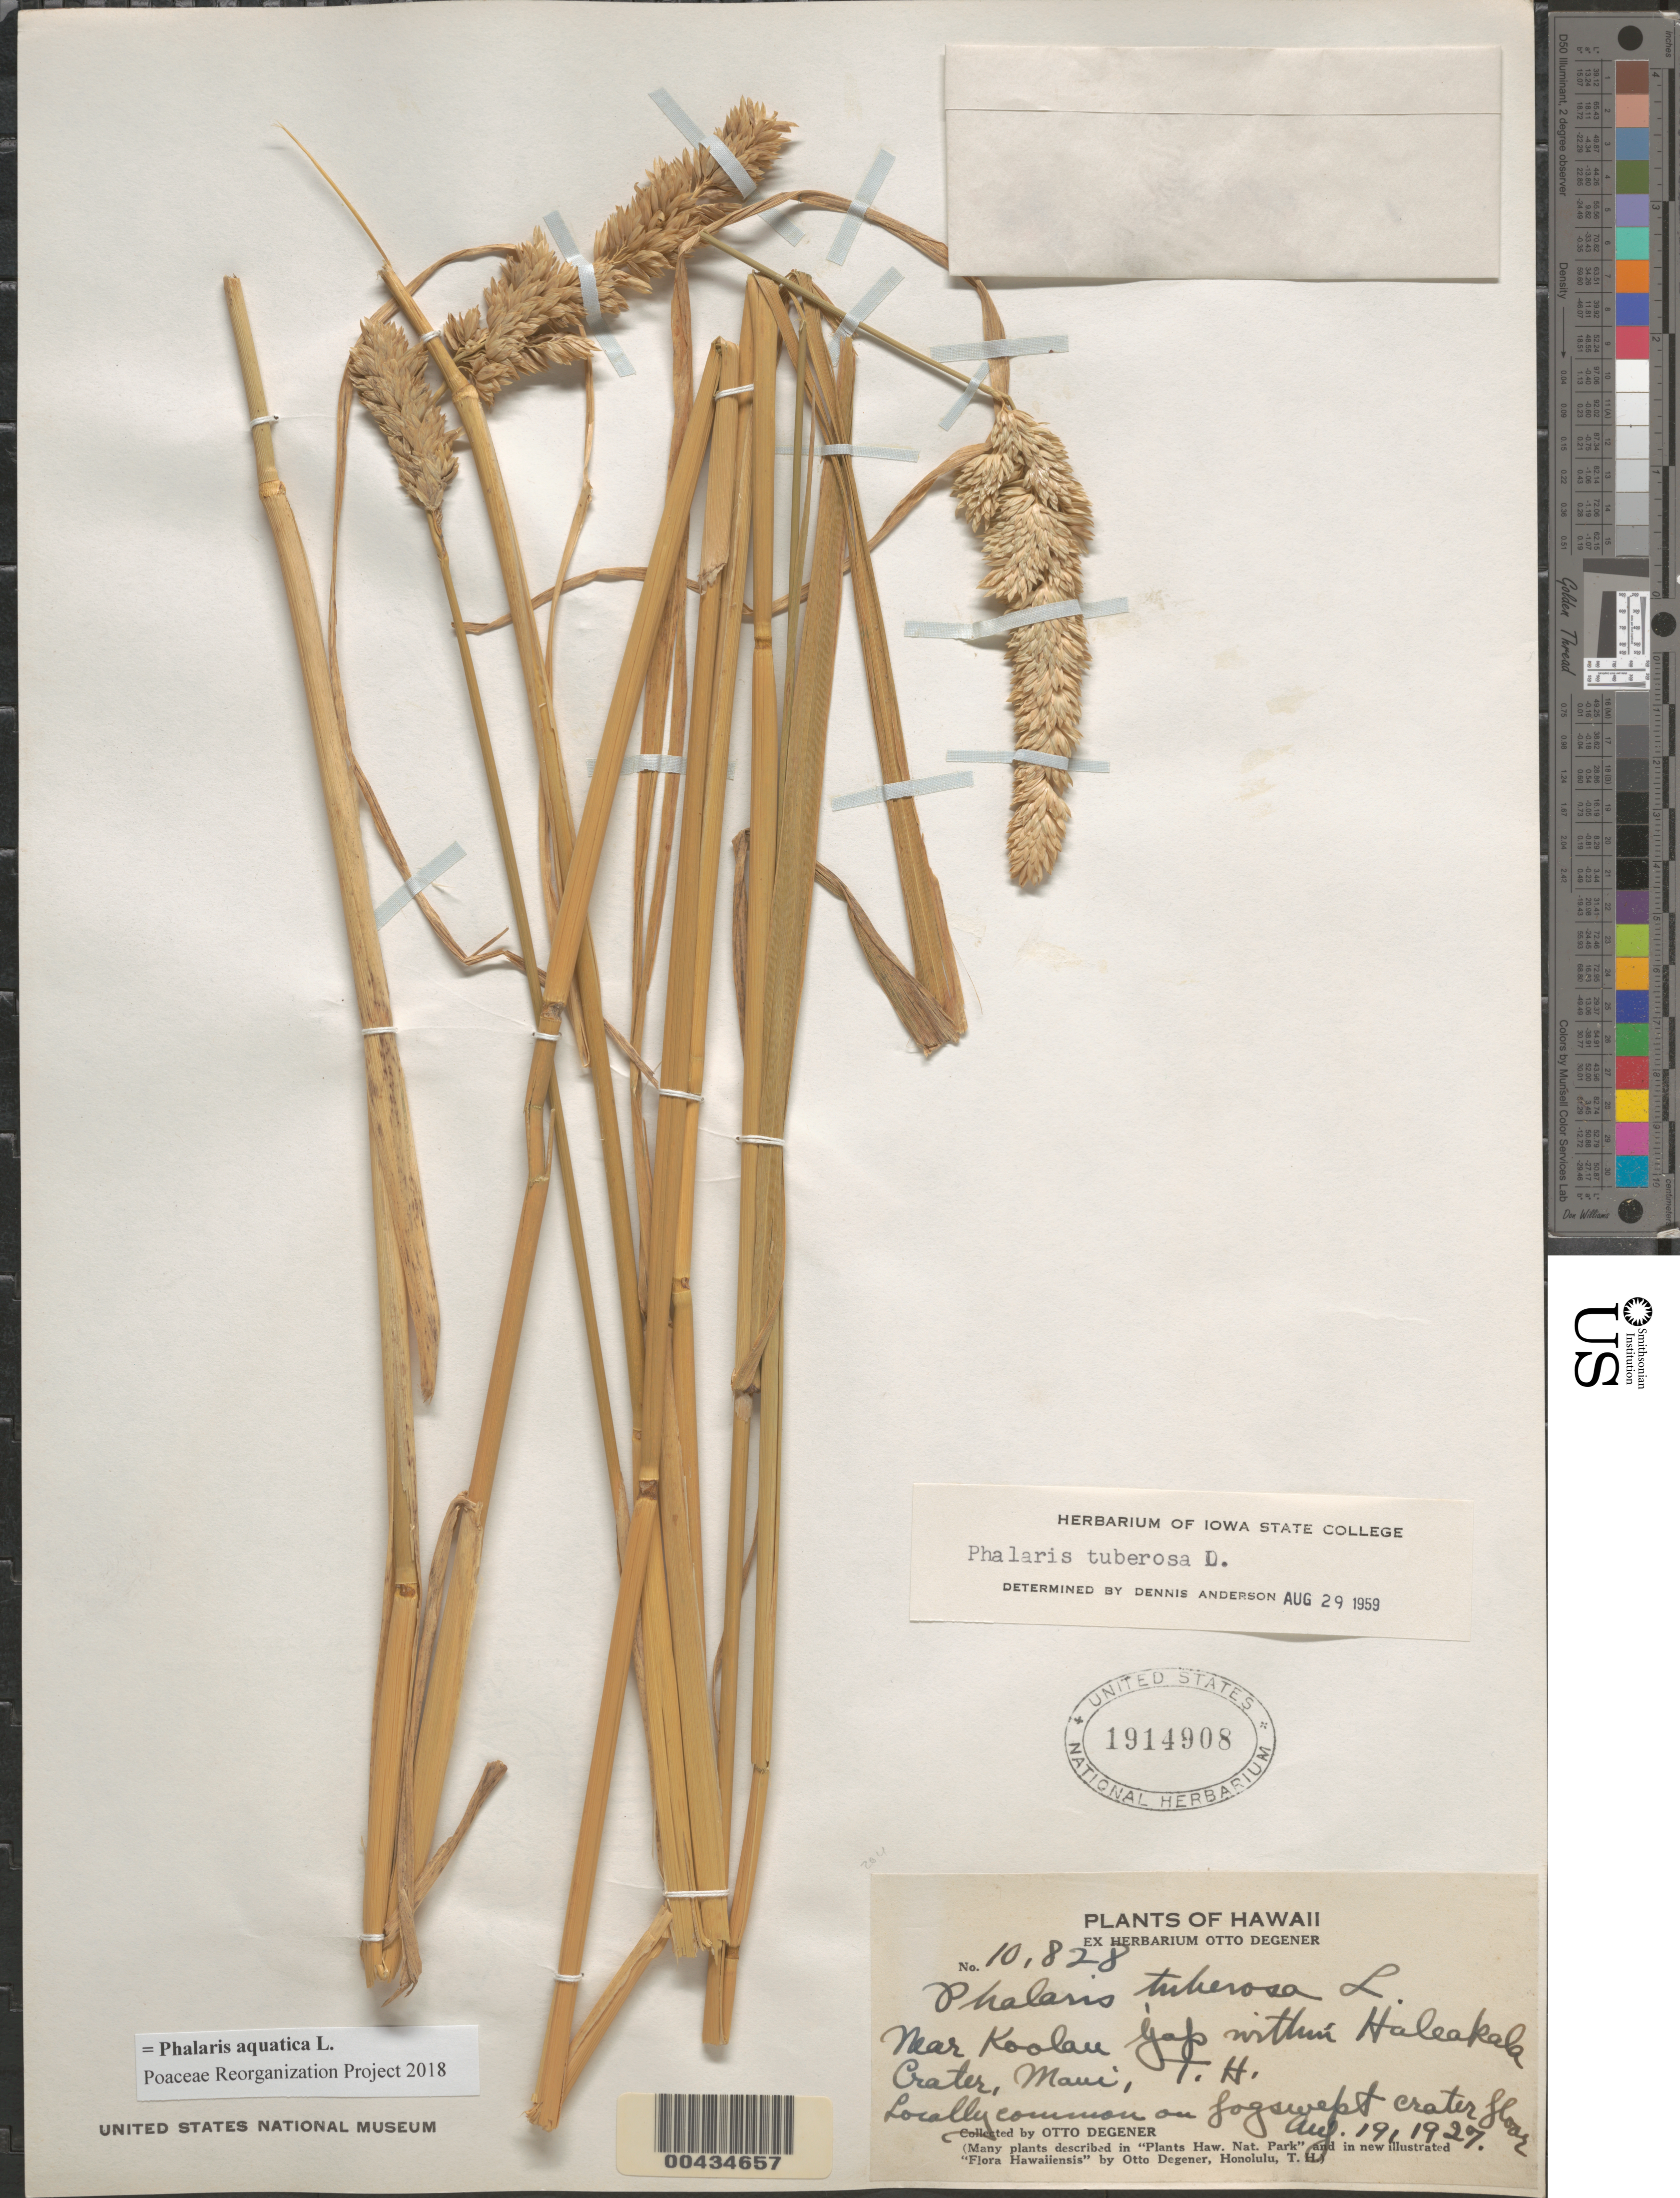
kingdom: Plantae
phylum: Tracheophyta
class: Liliopsida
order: Poales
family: Poaceae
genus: Phalaris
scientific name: Phalaris aquatica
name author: L.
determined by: Poaceae Reorganization Project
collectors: O. Degener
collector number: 10828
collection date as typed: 19 Aug 1927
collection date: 1927-08-19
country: United States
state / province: Hawaii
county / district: Maui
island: Maui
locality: Near Koolau Gap within Haleakala Crater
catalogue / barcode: US 1914908